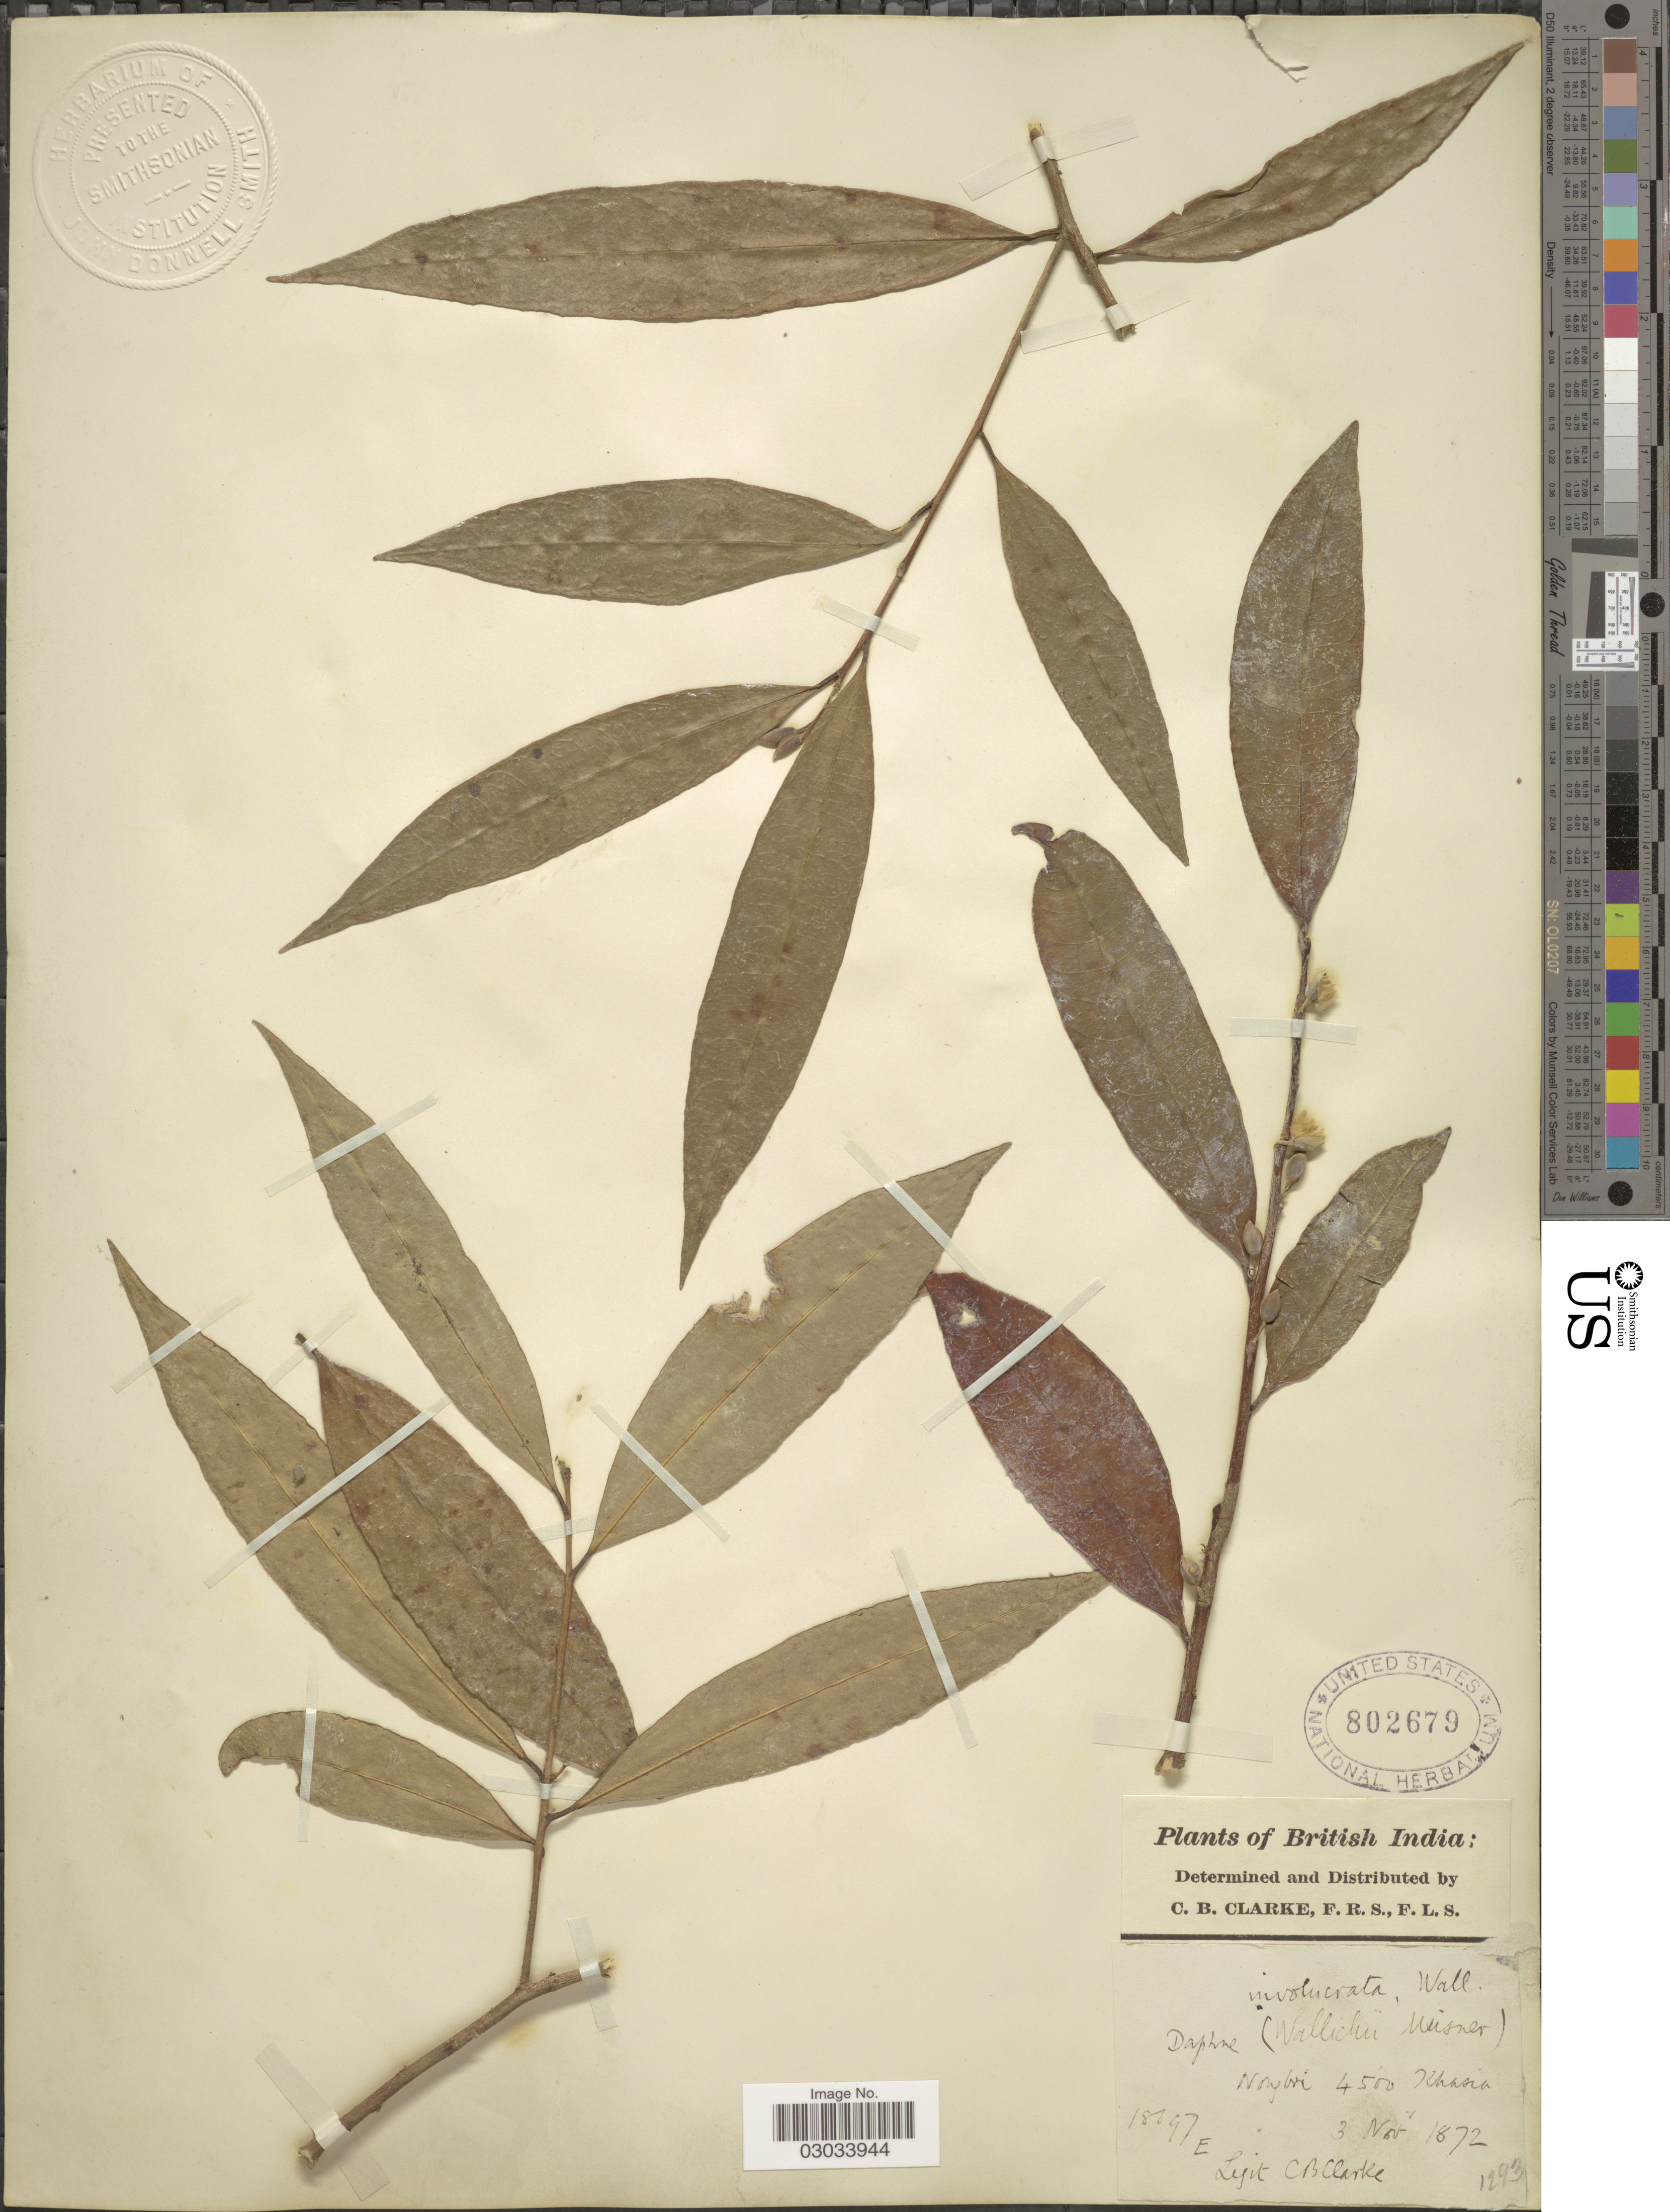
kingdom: Plantae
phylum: Tracheophyta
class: Magnoliopsida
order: Malvales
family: Thymelaeaceae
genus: Daphne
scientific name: Daphne involucrata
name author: Wall.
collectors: C. B. Clarke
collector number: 18097E*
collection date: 1872-11-03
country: India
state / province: Meghalaya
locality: British India. Nongbri. Khasia.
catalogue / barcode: US 802679